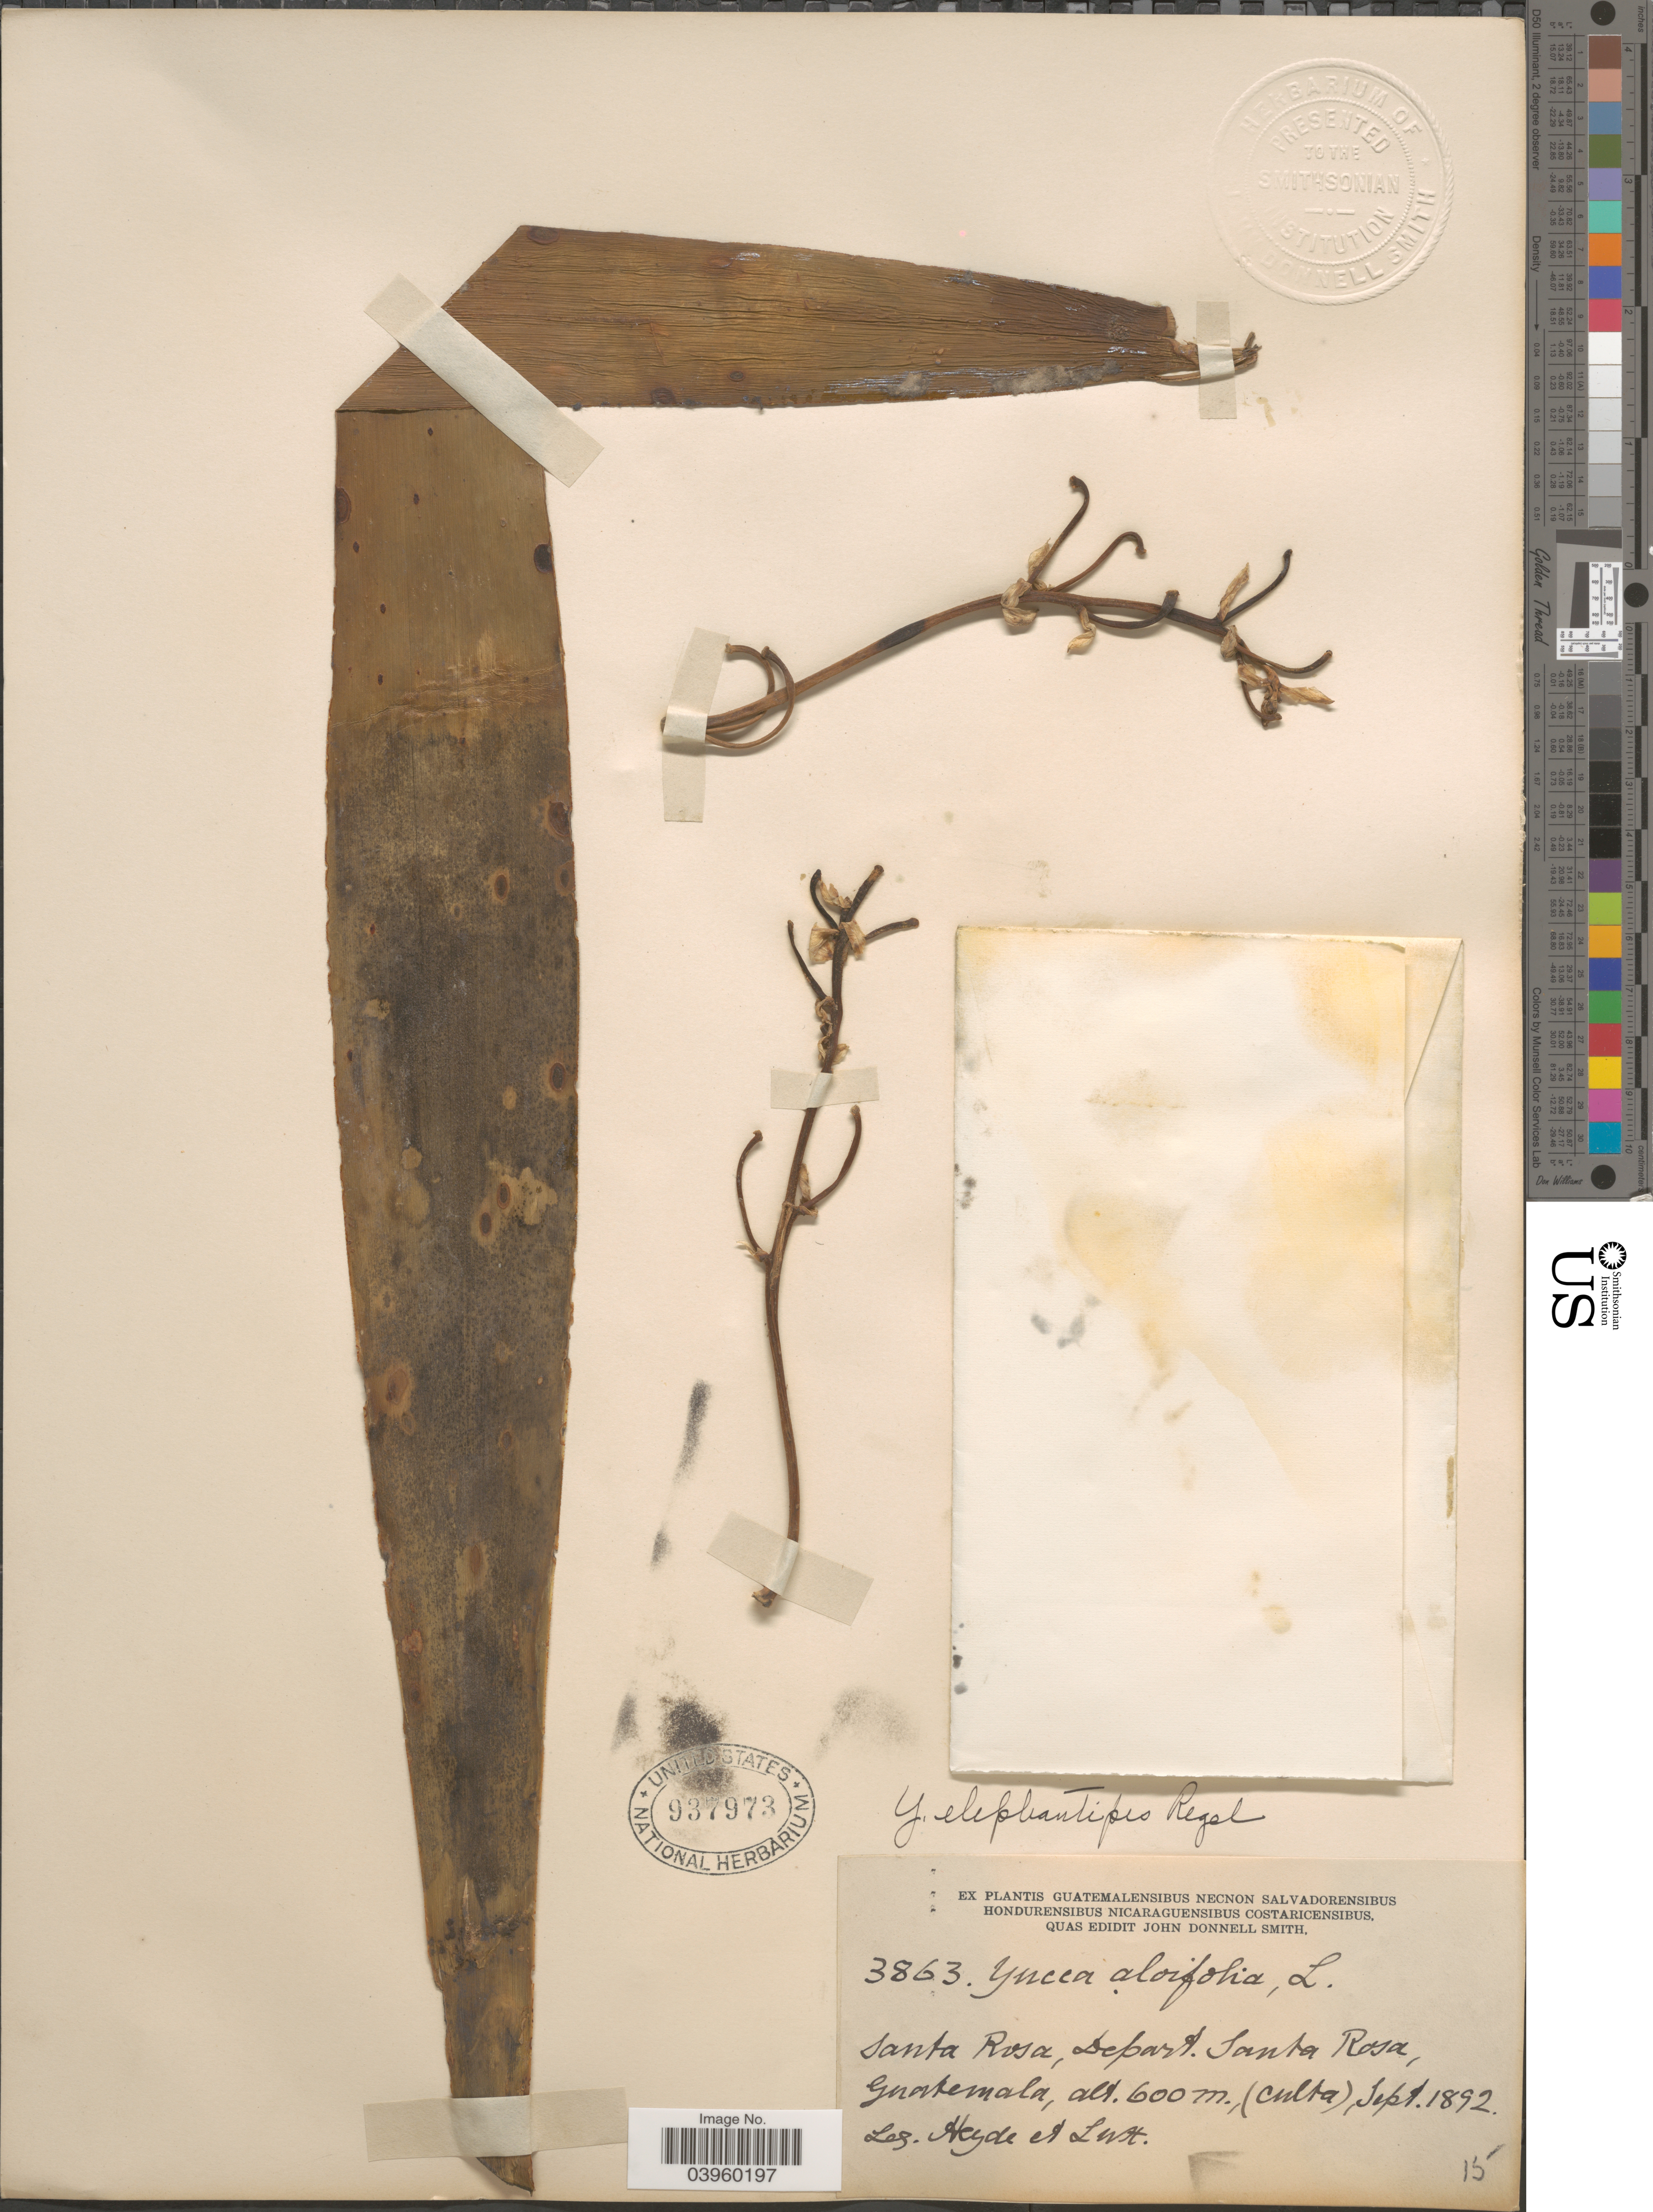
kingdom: Plantae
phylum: Tracheophyta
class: Liliopsida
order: Asparagales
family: Asparagaceae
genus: Yucca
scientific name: Yucca elephantipes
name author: Regel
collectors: Heyde & Lux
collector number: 3863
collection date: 1892-09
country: Guatemala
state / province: Santa Rosa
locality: Santa Rosa. Depart. Santa Rosa.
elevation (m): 600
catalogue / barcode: US 937973